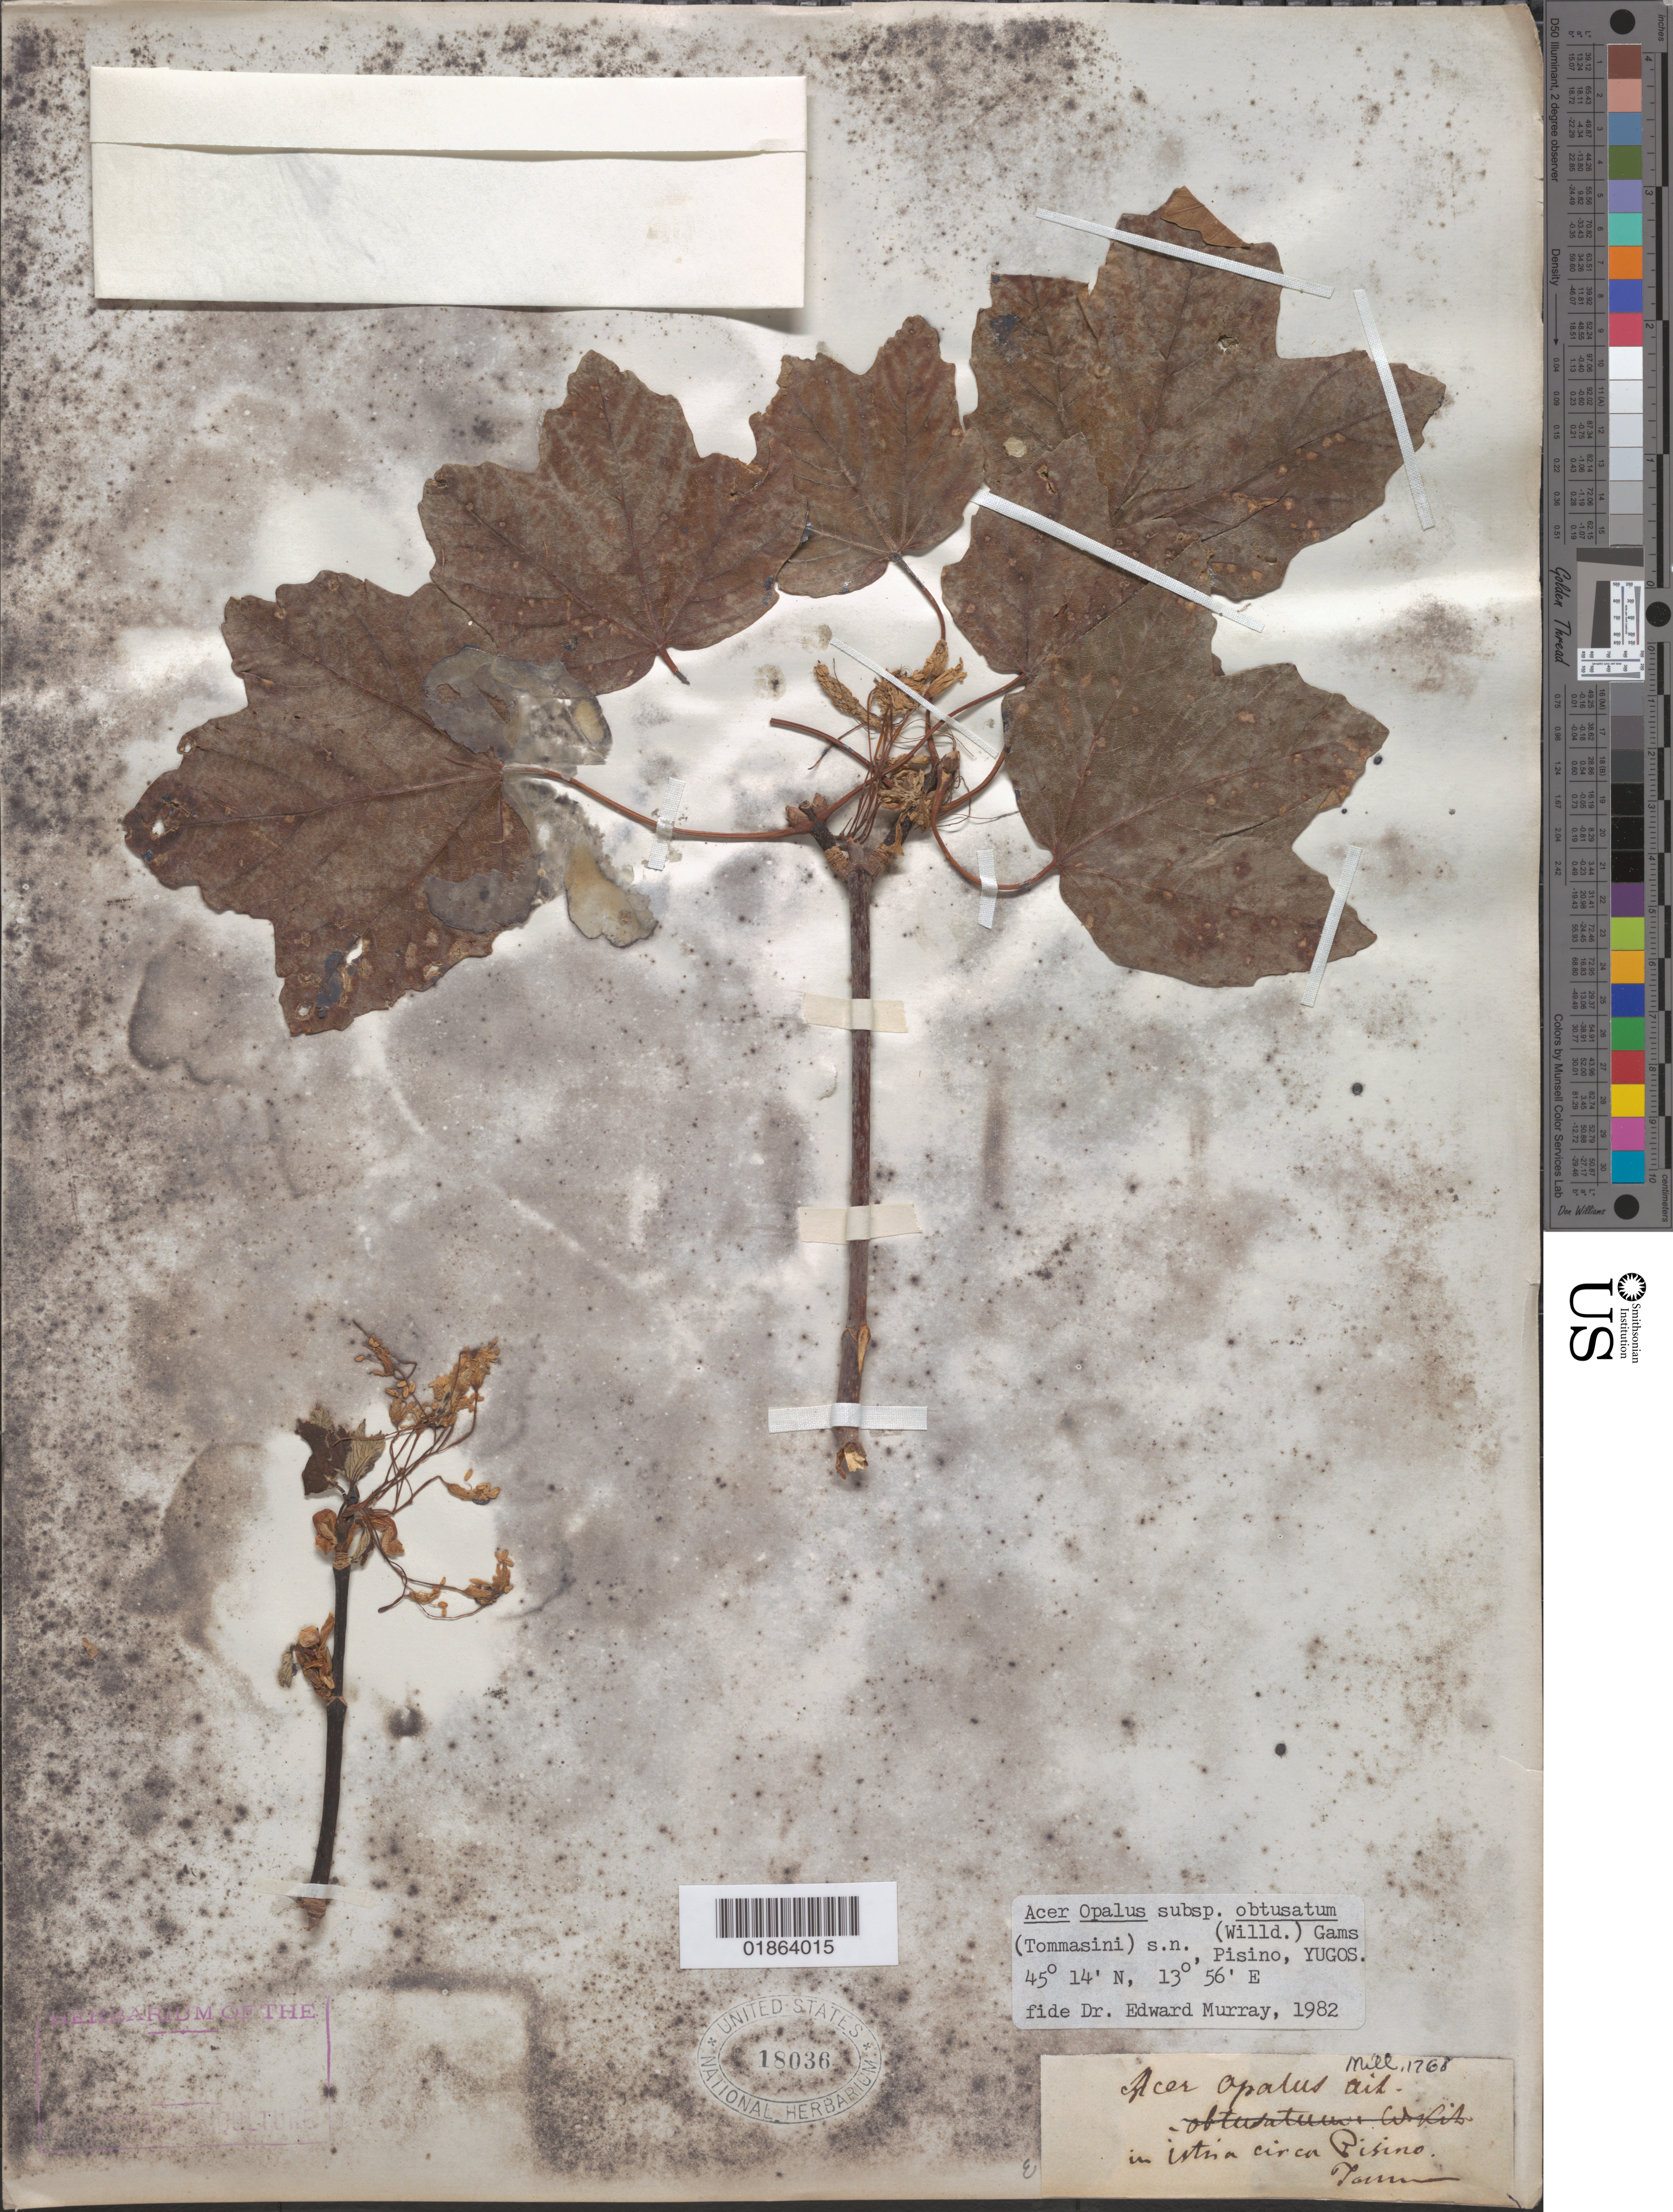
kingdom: Plantae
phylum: Tracheophyta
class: Magnoliopsida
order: Sapindales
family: Sapindaceae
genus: Acer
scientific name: Acer opalus subsp. obtusatum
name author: (Waldst. & Kit. ex Willd.) Gams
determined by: Murray, Edward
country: Croatia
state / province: Istria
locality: Pisino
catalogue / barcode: US 18036